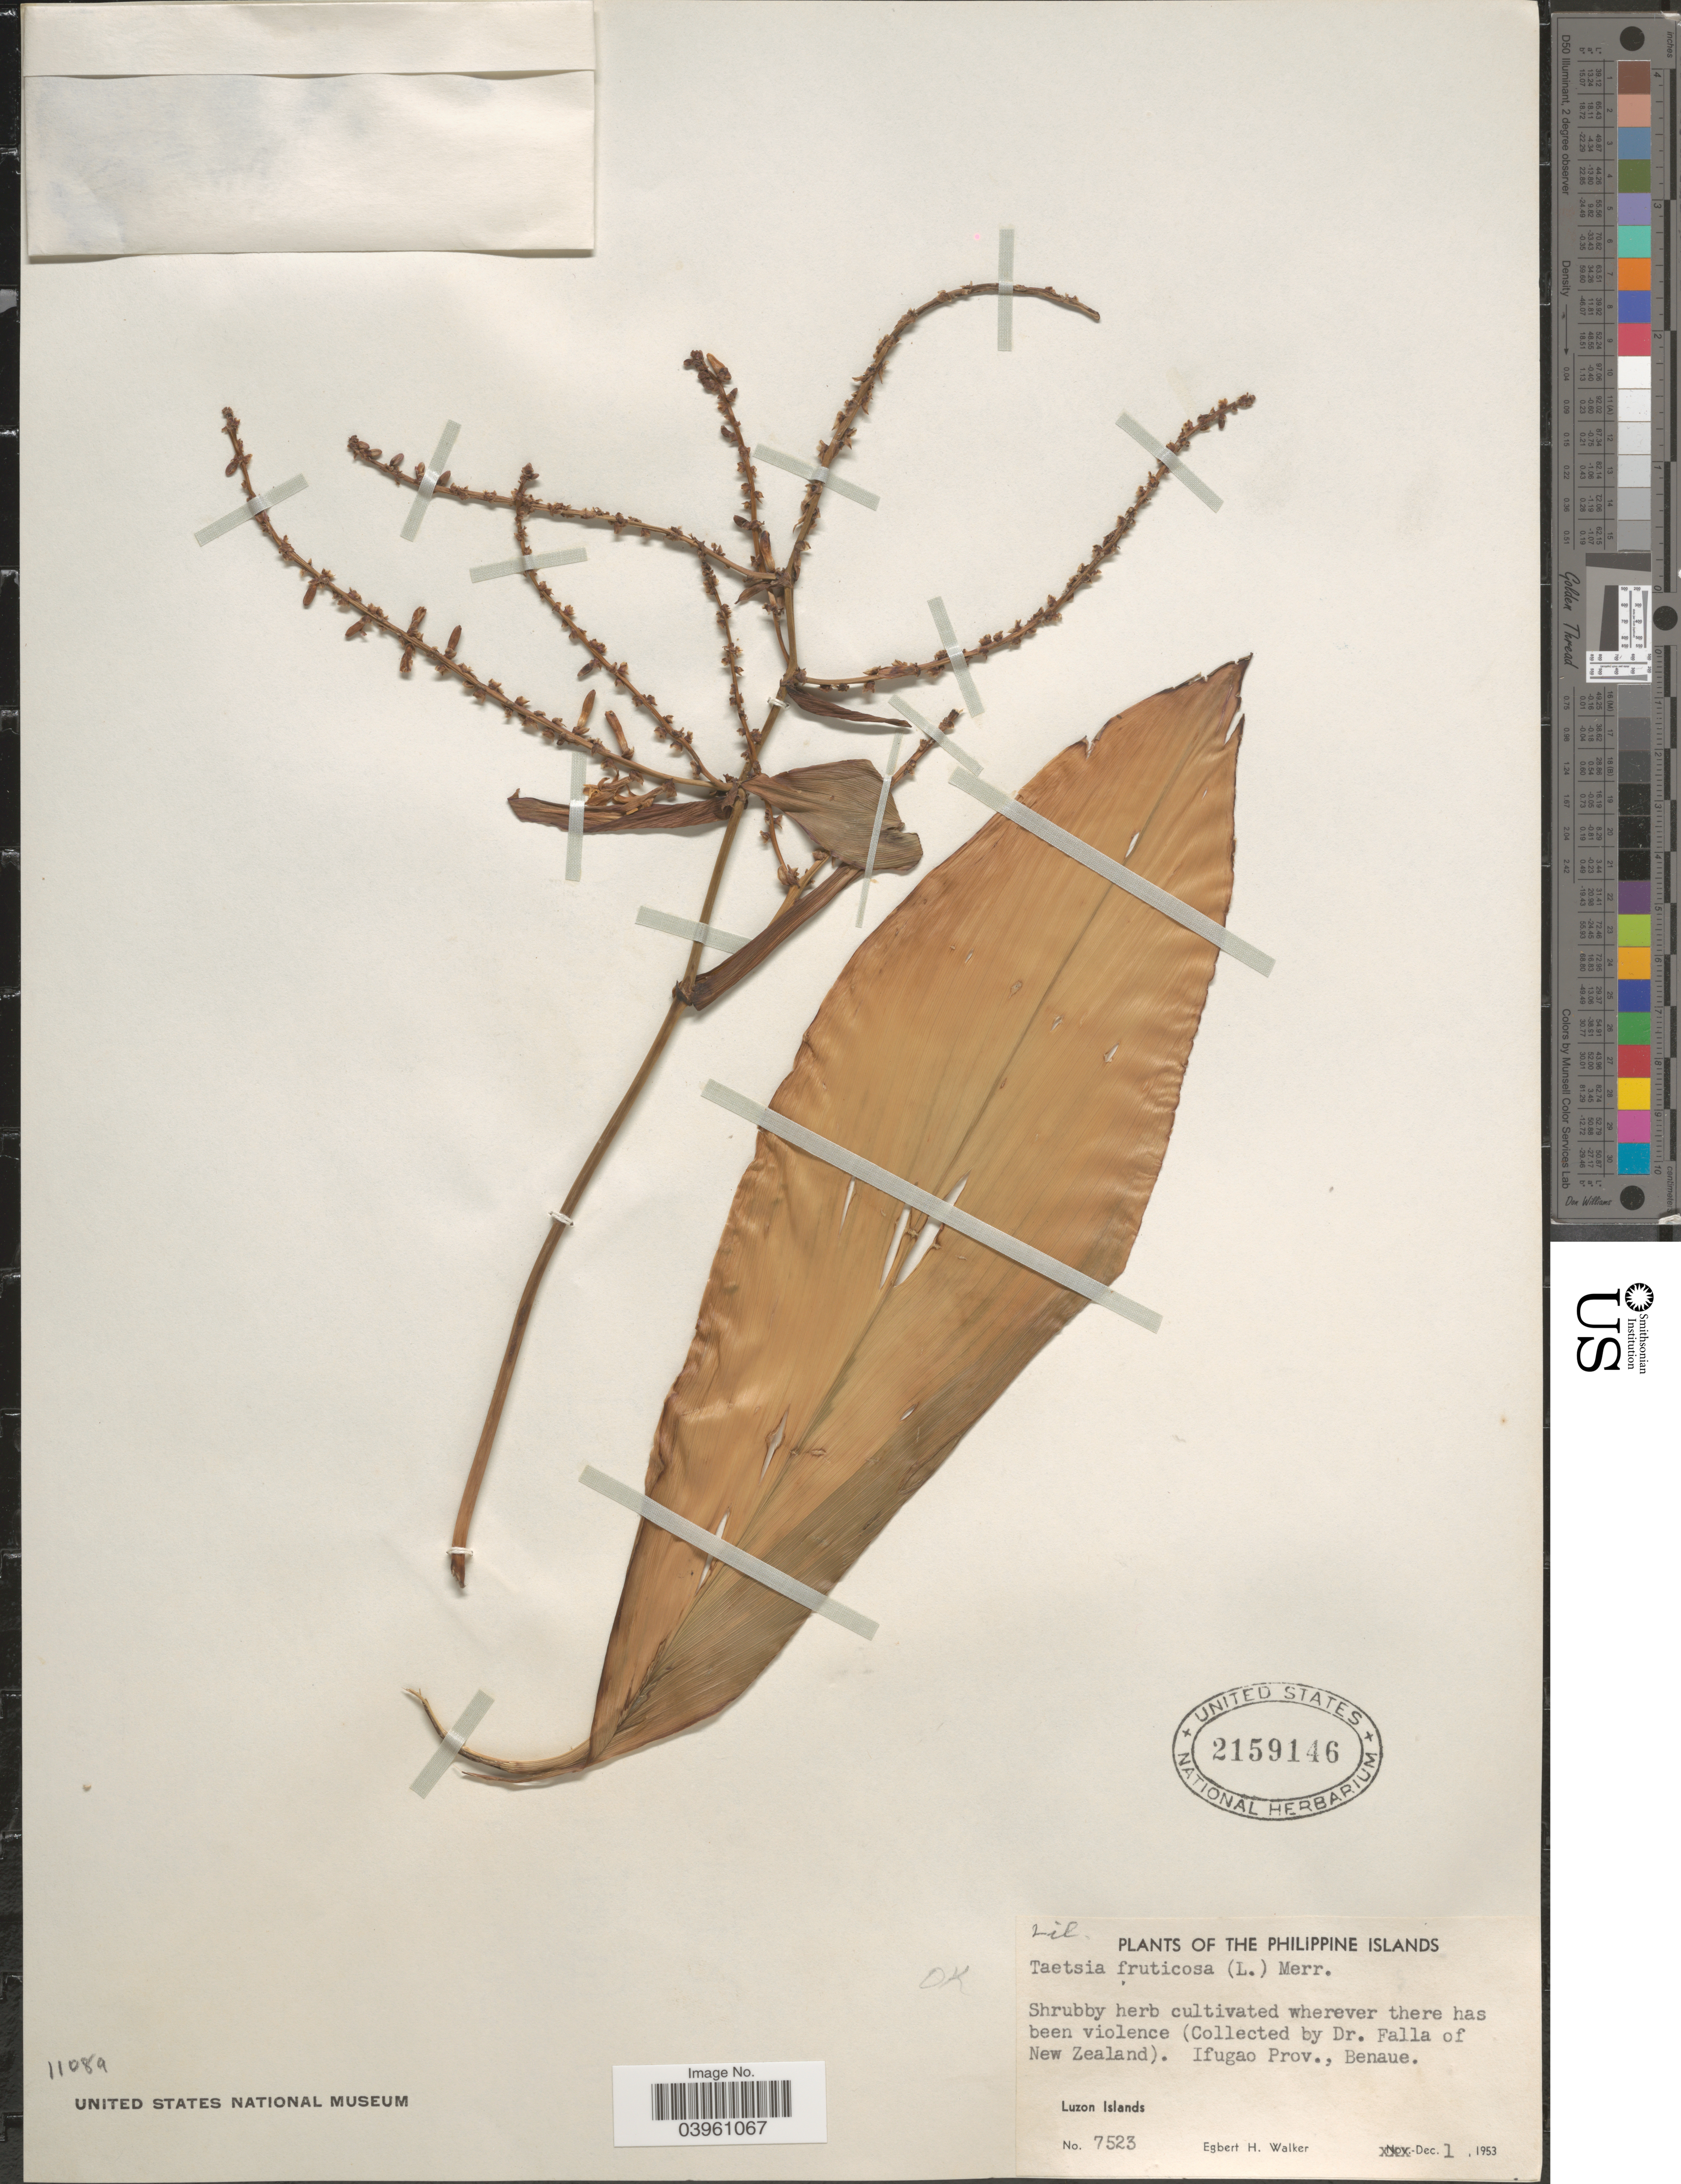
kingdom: Plantae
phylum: Tracheophyta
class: Liliopsida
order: Asparagales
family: Asparagaceae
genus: Taetsia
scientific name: Taetsia terminalis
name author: W. Wight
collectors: E. H. Walker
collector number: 7523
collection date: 1953-12-01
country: Philippines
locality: Ifugao Prov., Benaue. Luzon Islands.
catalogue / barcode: US 2159146